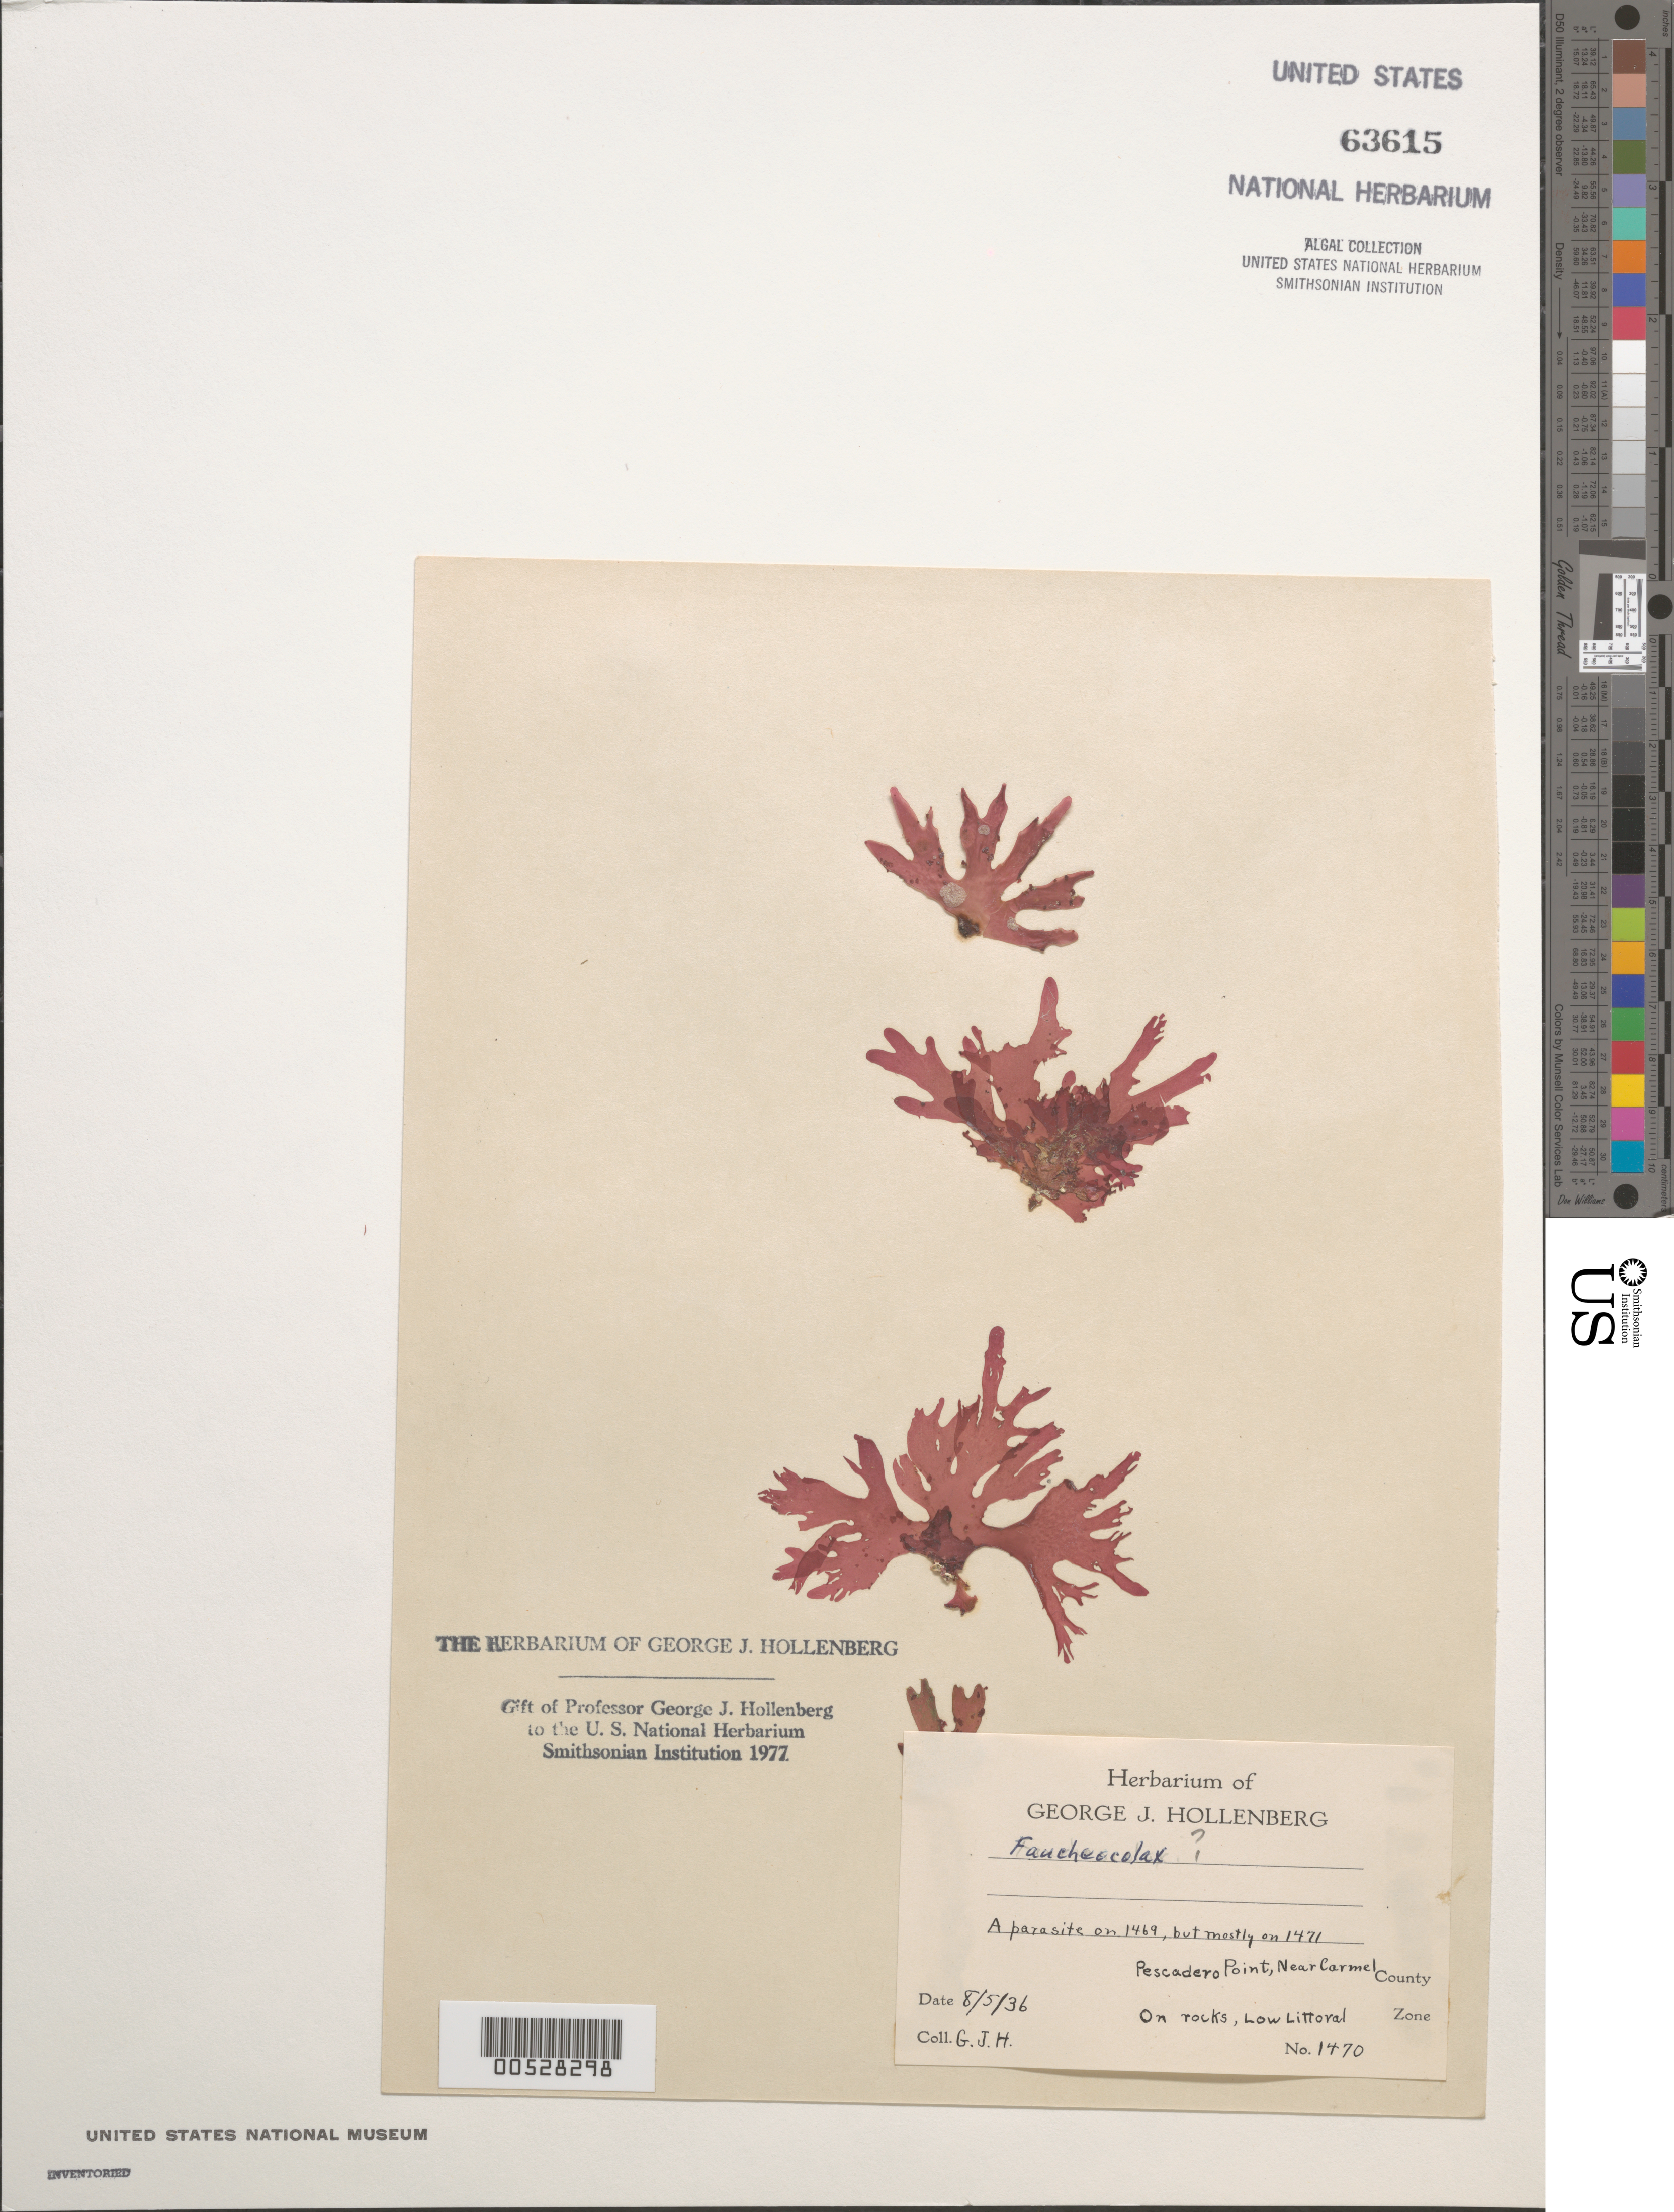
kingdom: Plantae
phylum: Rhodophyta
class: Florideophyceae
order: Rhodymeniales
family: Faucheaceae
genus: Faucheocolax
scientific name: Faucheocolax sp.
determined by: Hollenberg, George J.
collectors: G. Hollenberg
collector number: GJH 1470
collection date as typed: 05 Aug 1936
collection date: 1936-08-05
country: United States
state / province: California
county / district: Monterey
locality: Pescadero Point, near Carmel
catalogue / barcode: US 63615